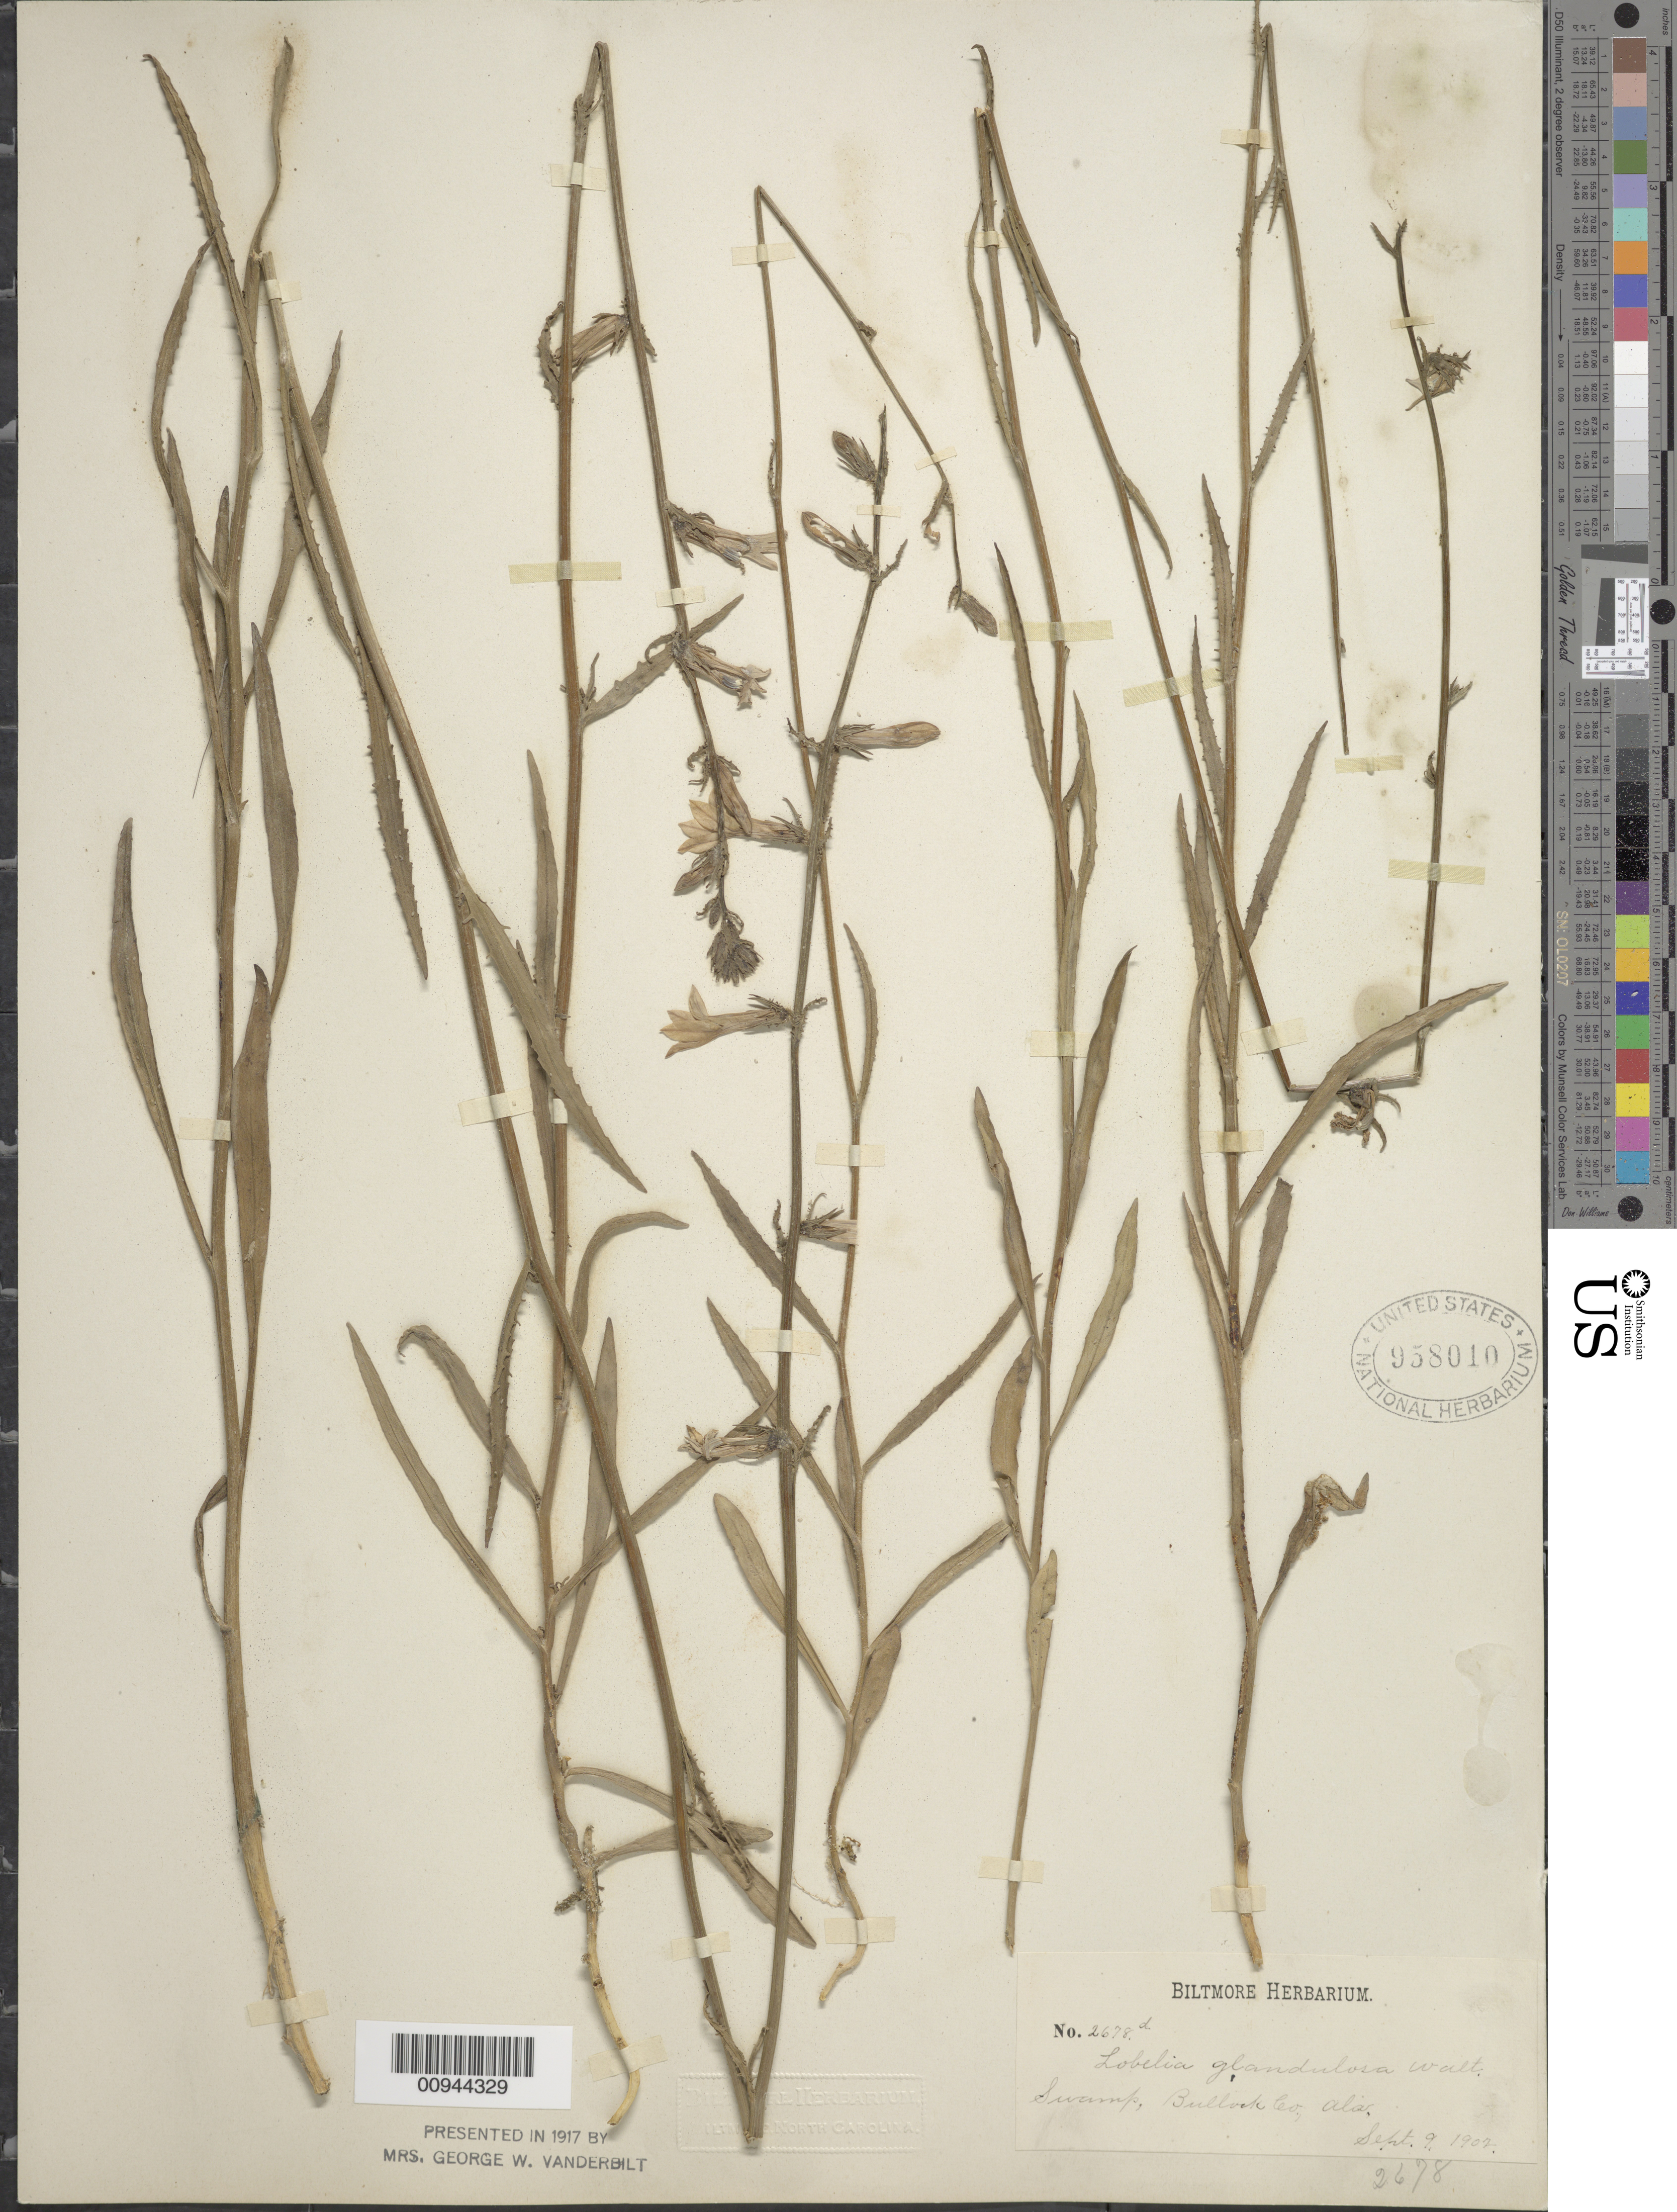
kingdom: Plantae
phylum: Tracheophyta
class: Magnoliopsida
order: Asterales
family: Campanulaceae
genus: Lobelia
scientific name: Lobelia glandulosa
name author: Walter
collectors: ex herb. Biltmore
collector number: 2678d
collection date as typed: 9 Sep 1902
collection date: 1902-09-09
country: United States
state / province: Alabama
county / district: Bullock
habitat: swamp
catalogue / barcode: US 958010